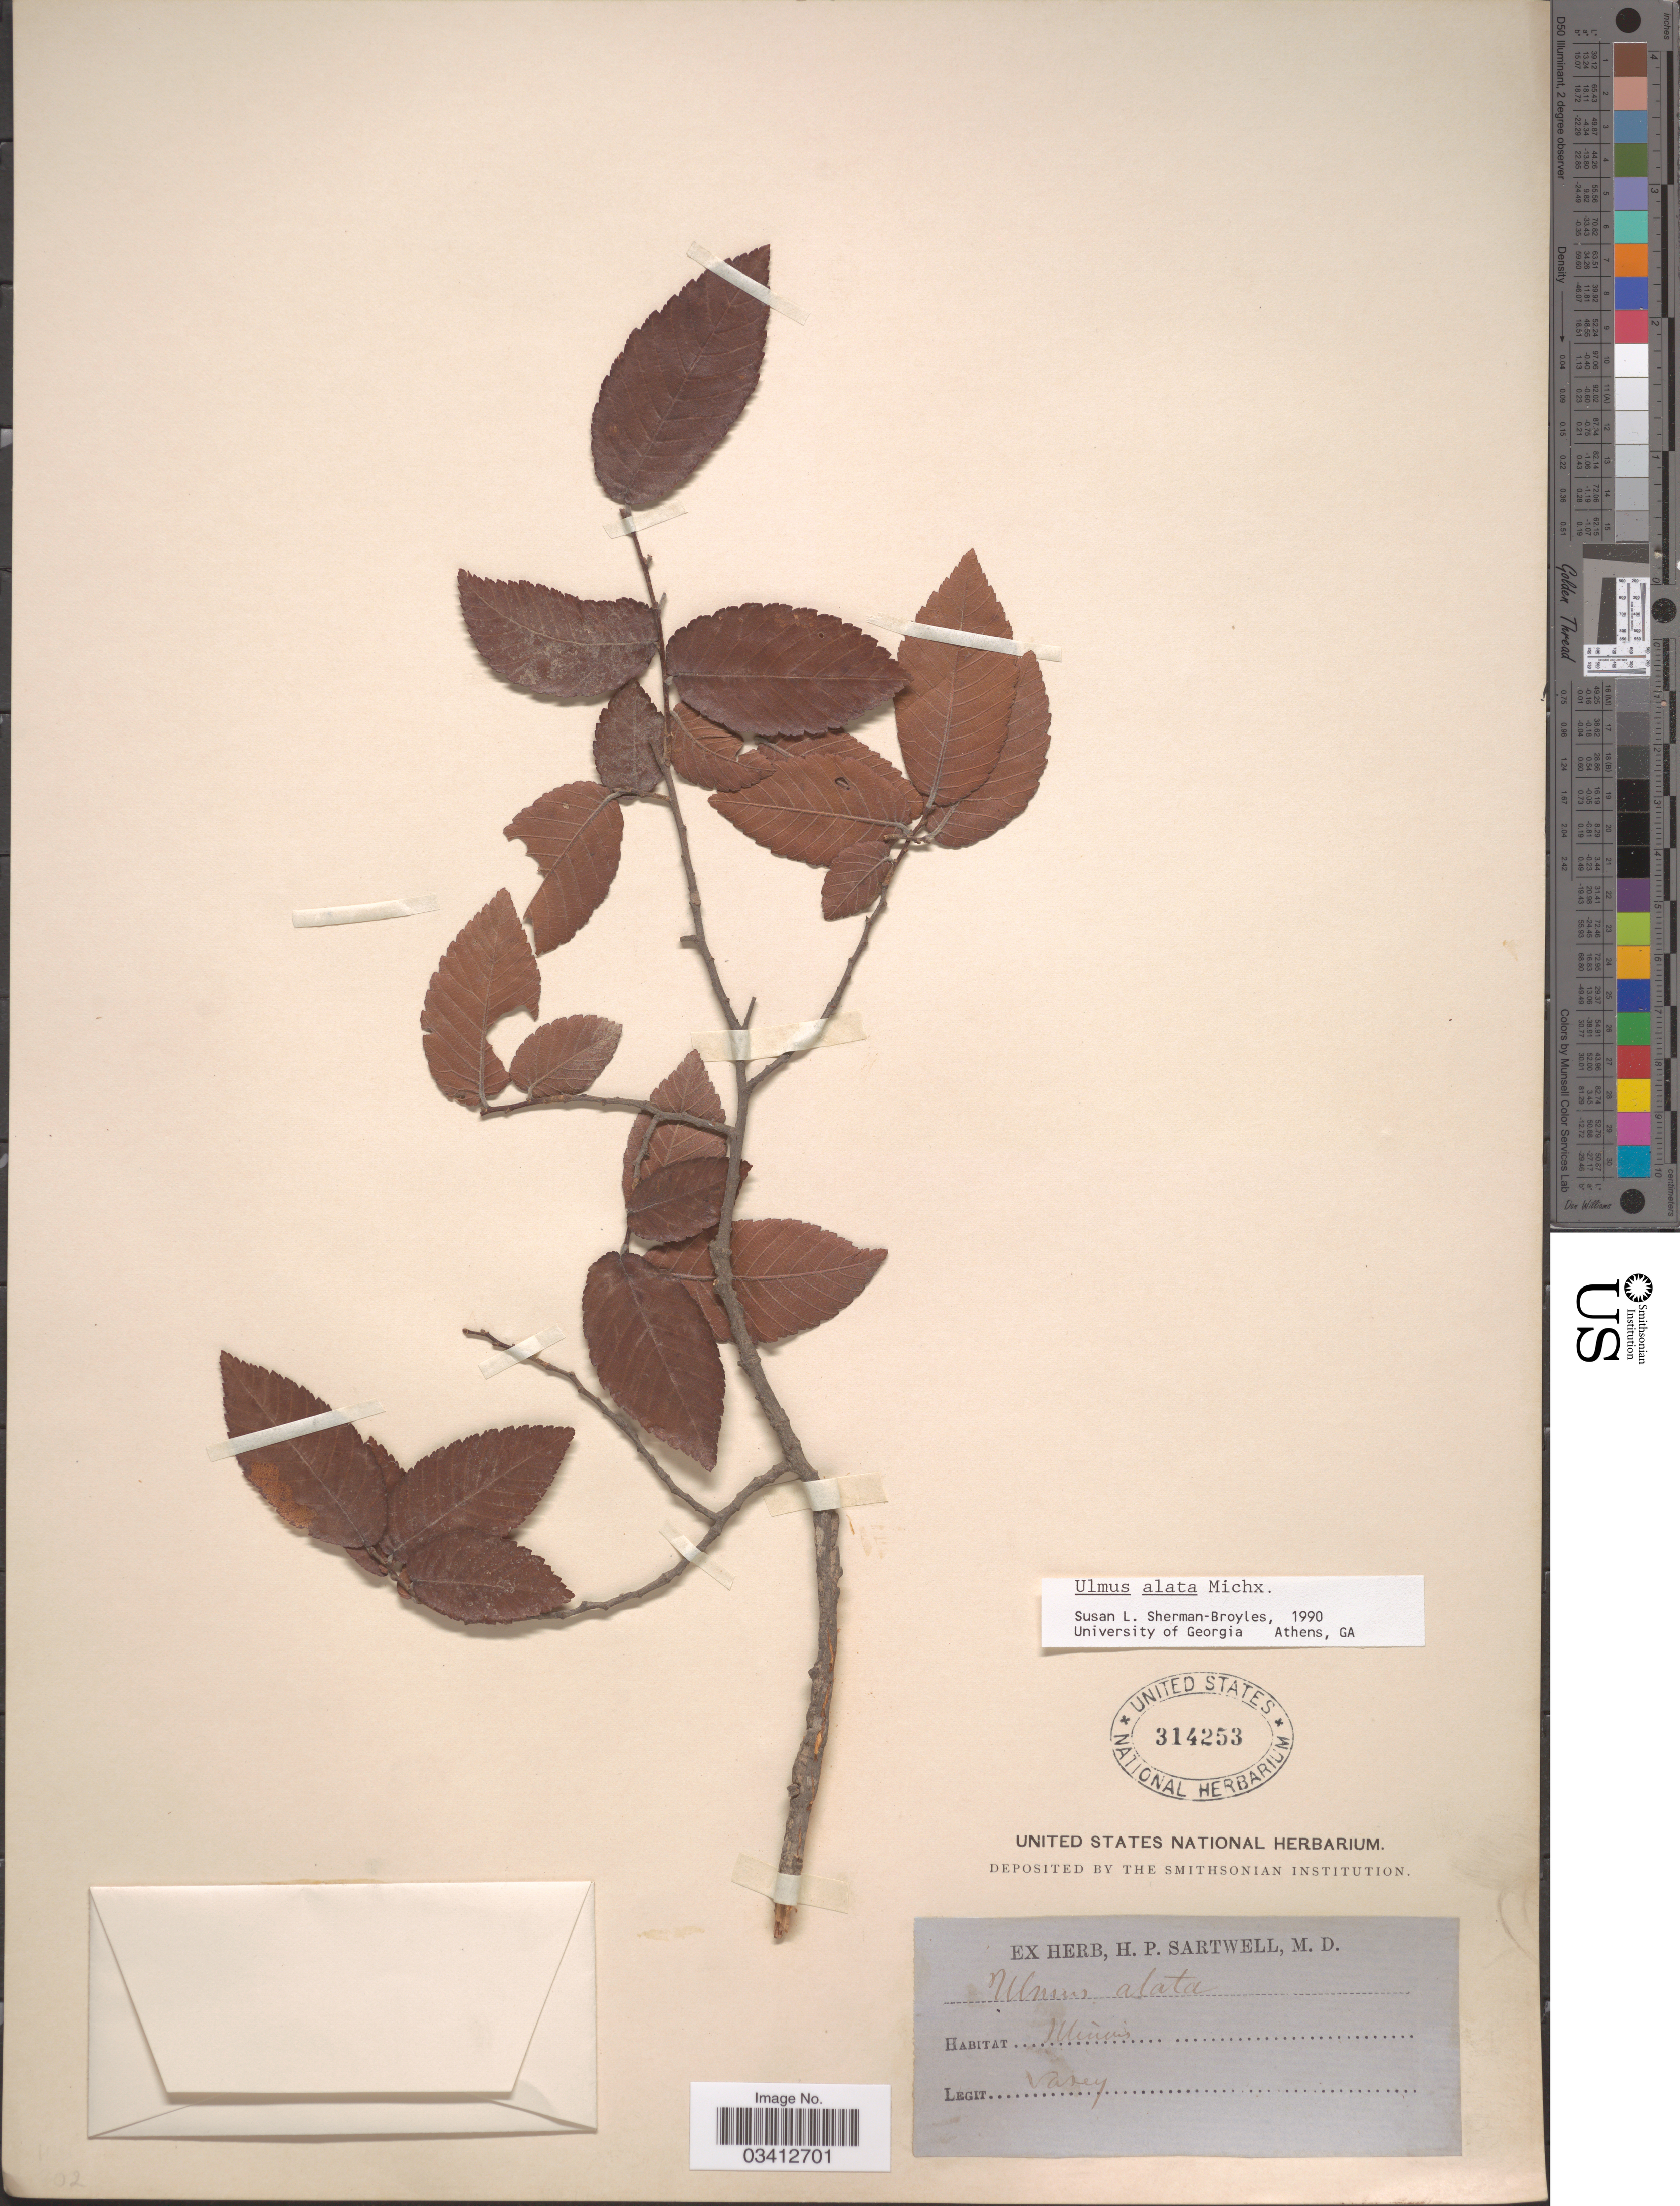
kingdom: Plantae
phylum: Tracheophyta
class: Magnoliopsida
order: Rosales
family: Ulmaceae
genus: Ulmus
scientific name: Ulmus alata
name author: Michx.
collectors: Vasey, --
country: United States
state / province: Minnesota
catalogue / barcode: US 314253